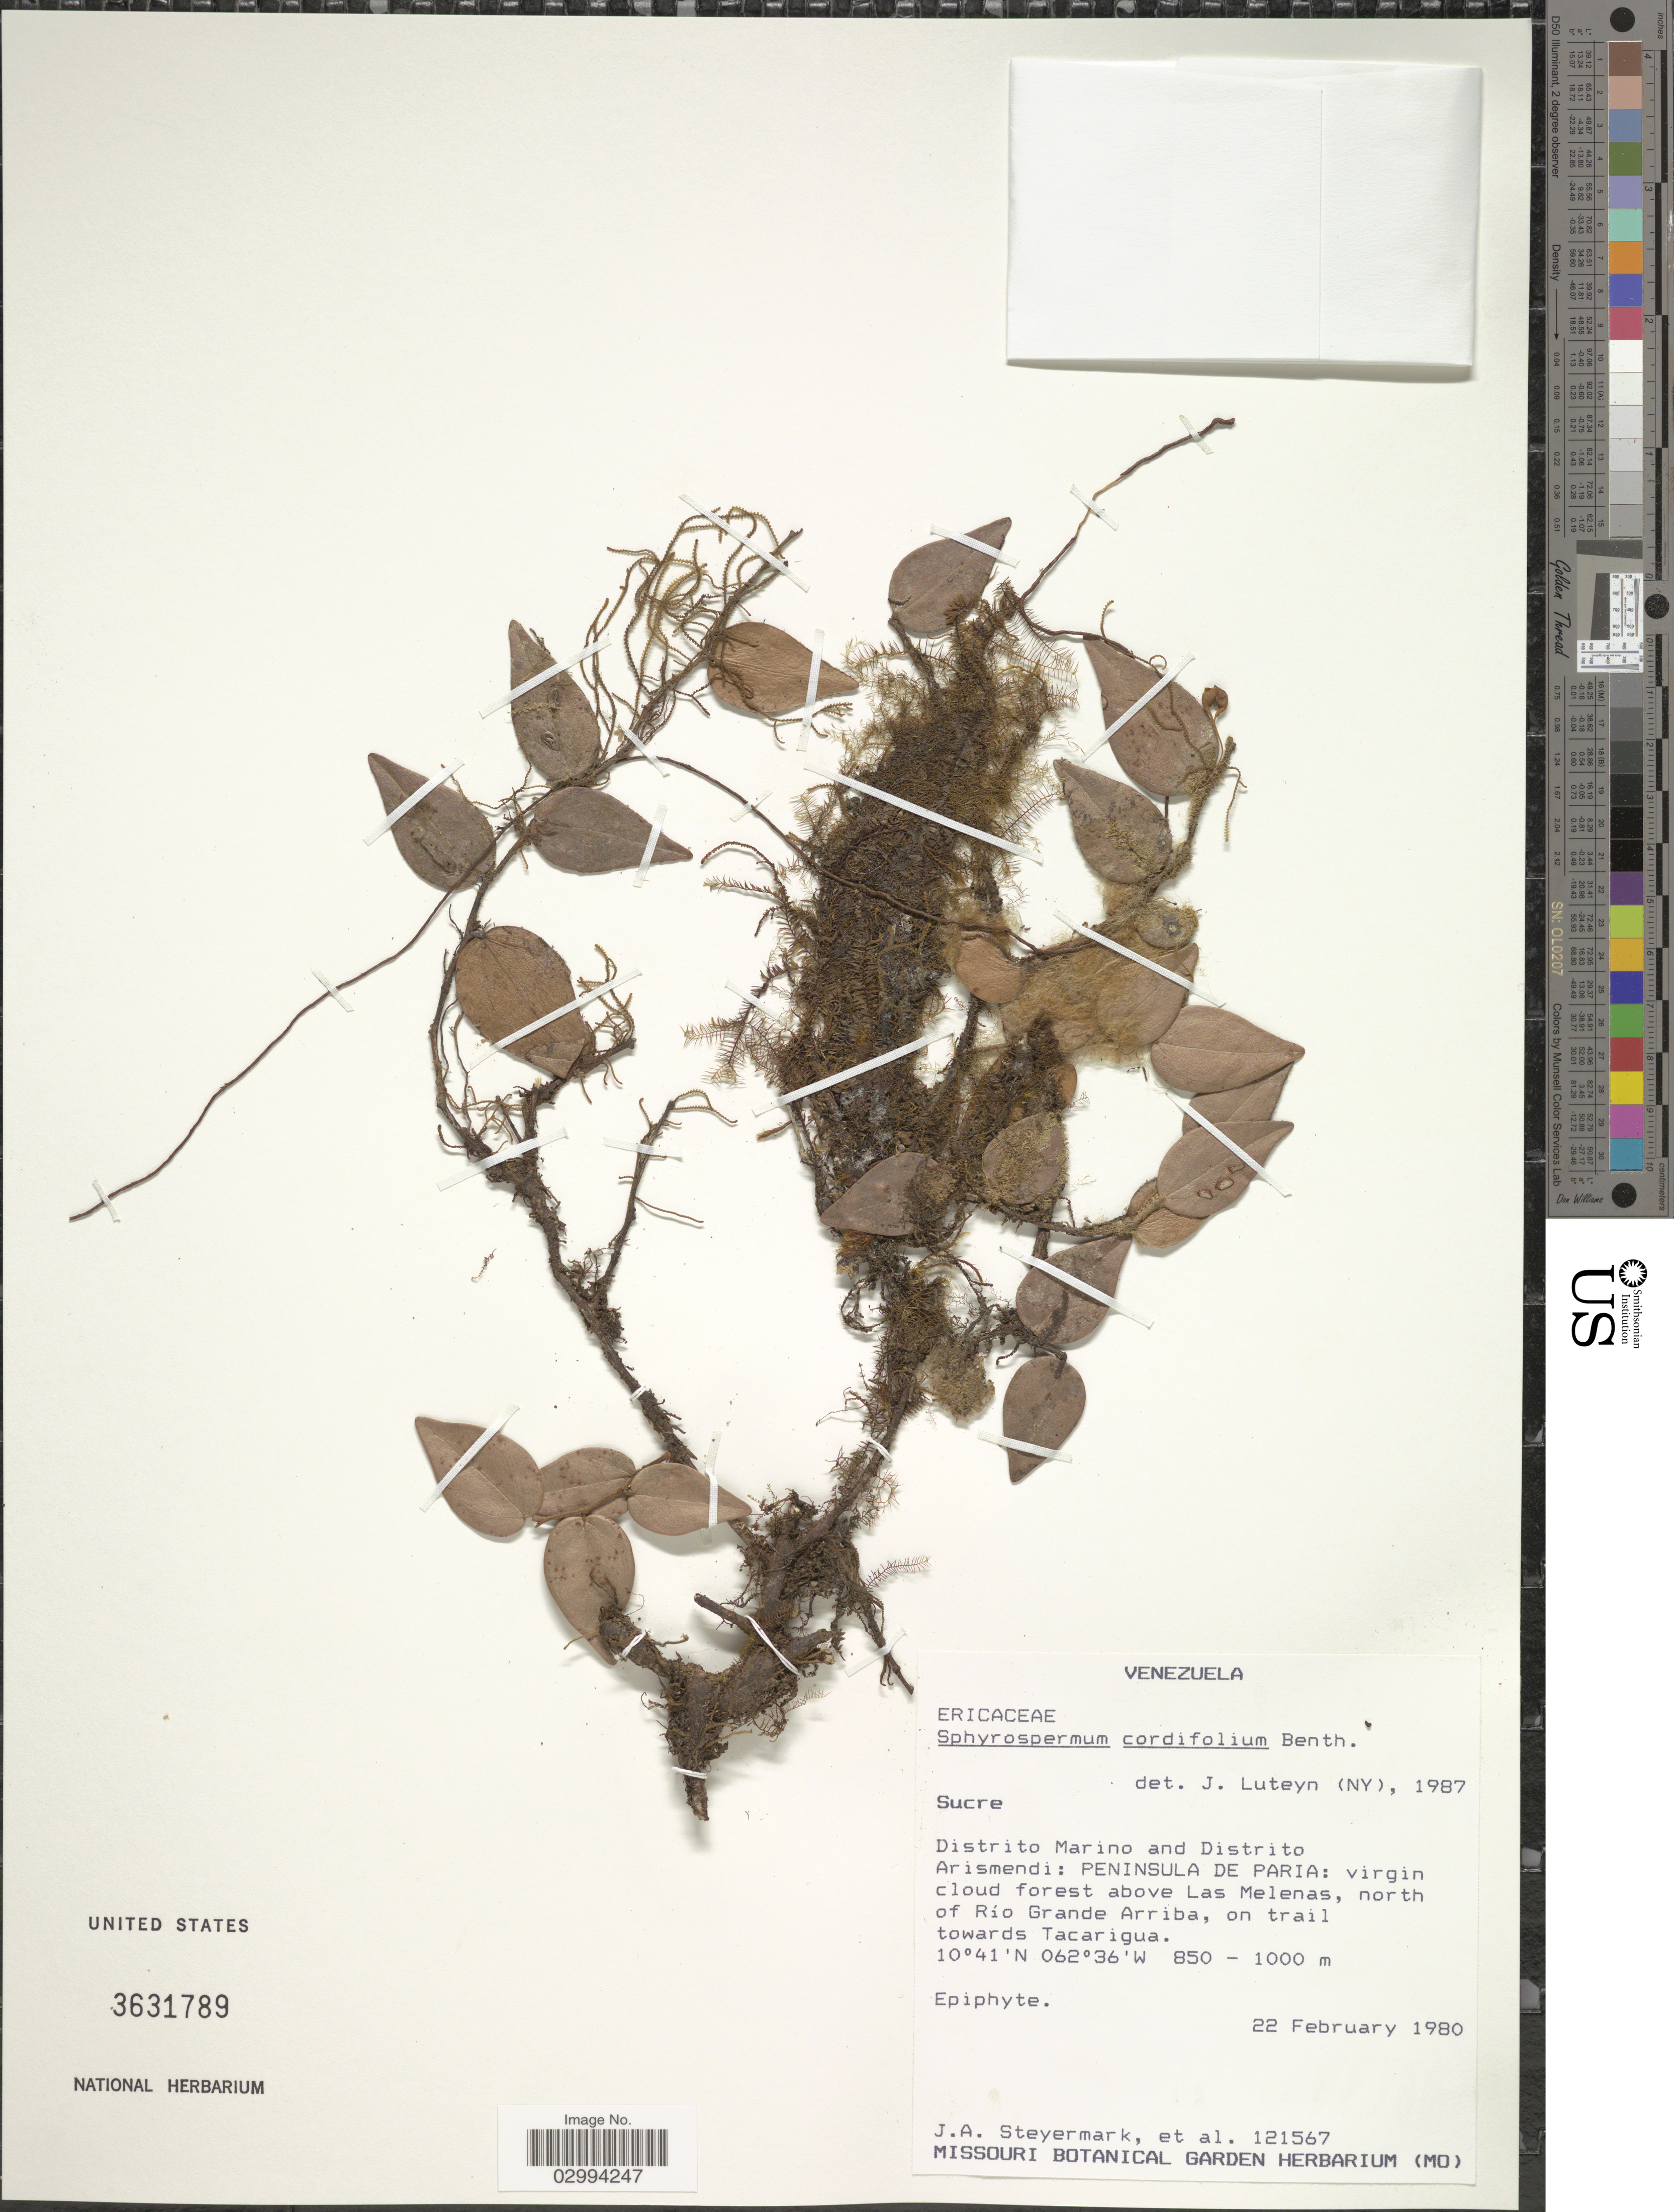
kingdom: Plantae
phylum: Tracheophyta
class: Magnoliopsida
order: Ericales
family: Ericaceae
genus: Sphyrospermum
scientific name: Sphyrospermum cordifolium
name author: Benth.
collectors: J. Steyermark & et al.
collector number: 121567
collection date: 1980-02-22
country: Venezuela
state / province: Sucre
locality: Distrito Marino and Distrito Arismendi: Peninsula de Paria: virgin cloud forest above Las Melenas, north of Río Grande Arriba, on trail towards Tacarigua.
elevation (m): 850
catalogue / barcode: US 3631789